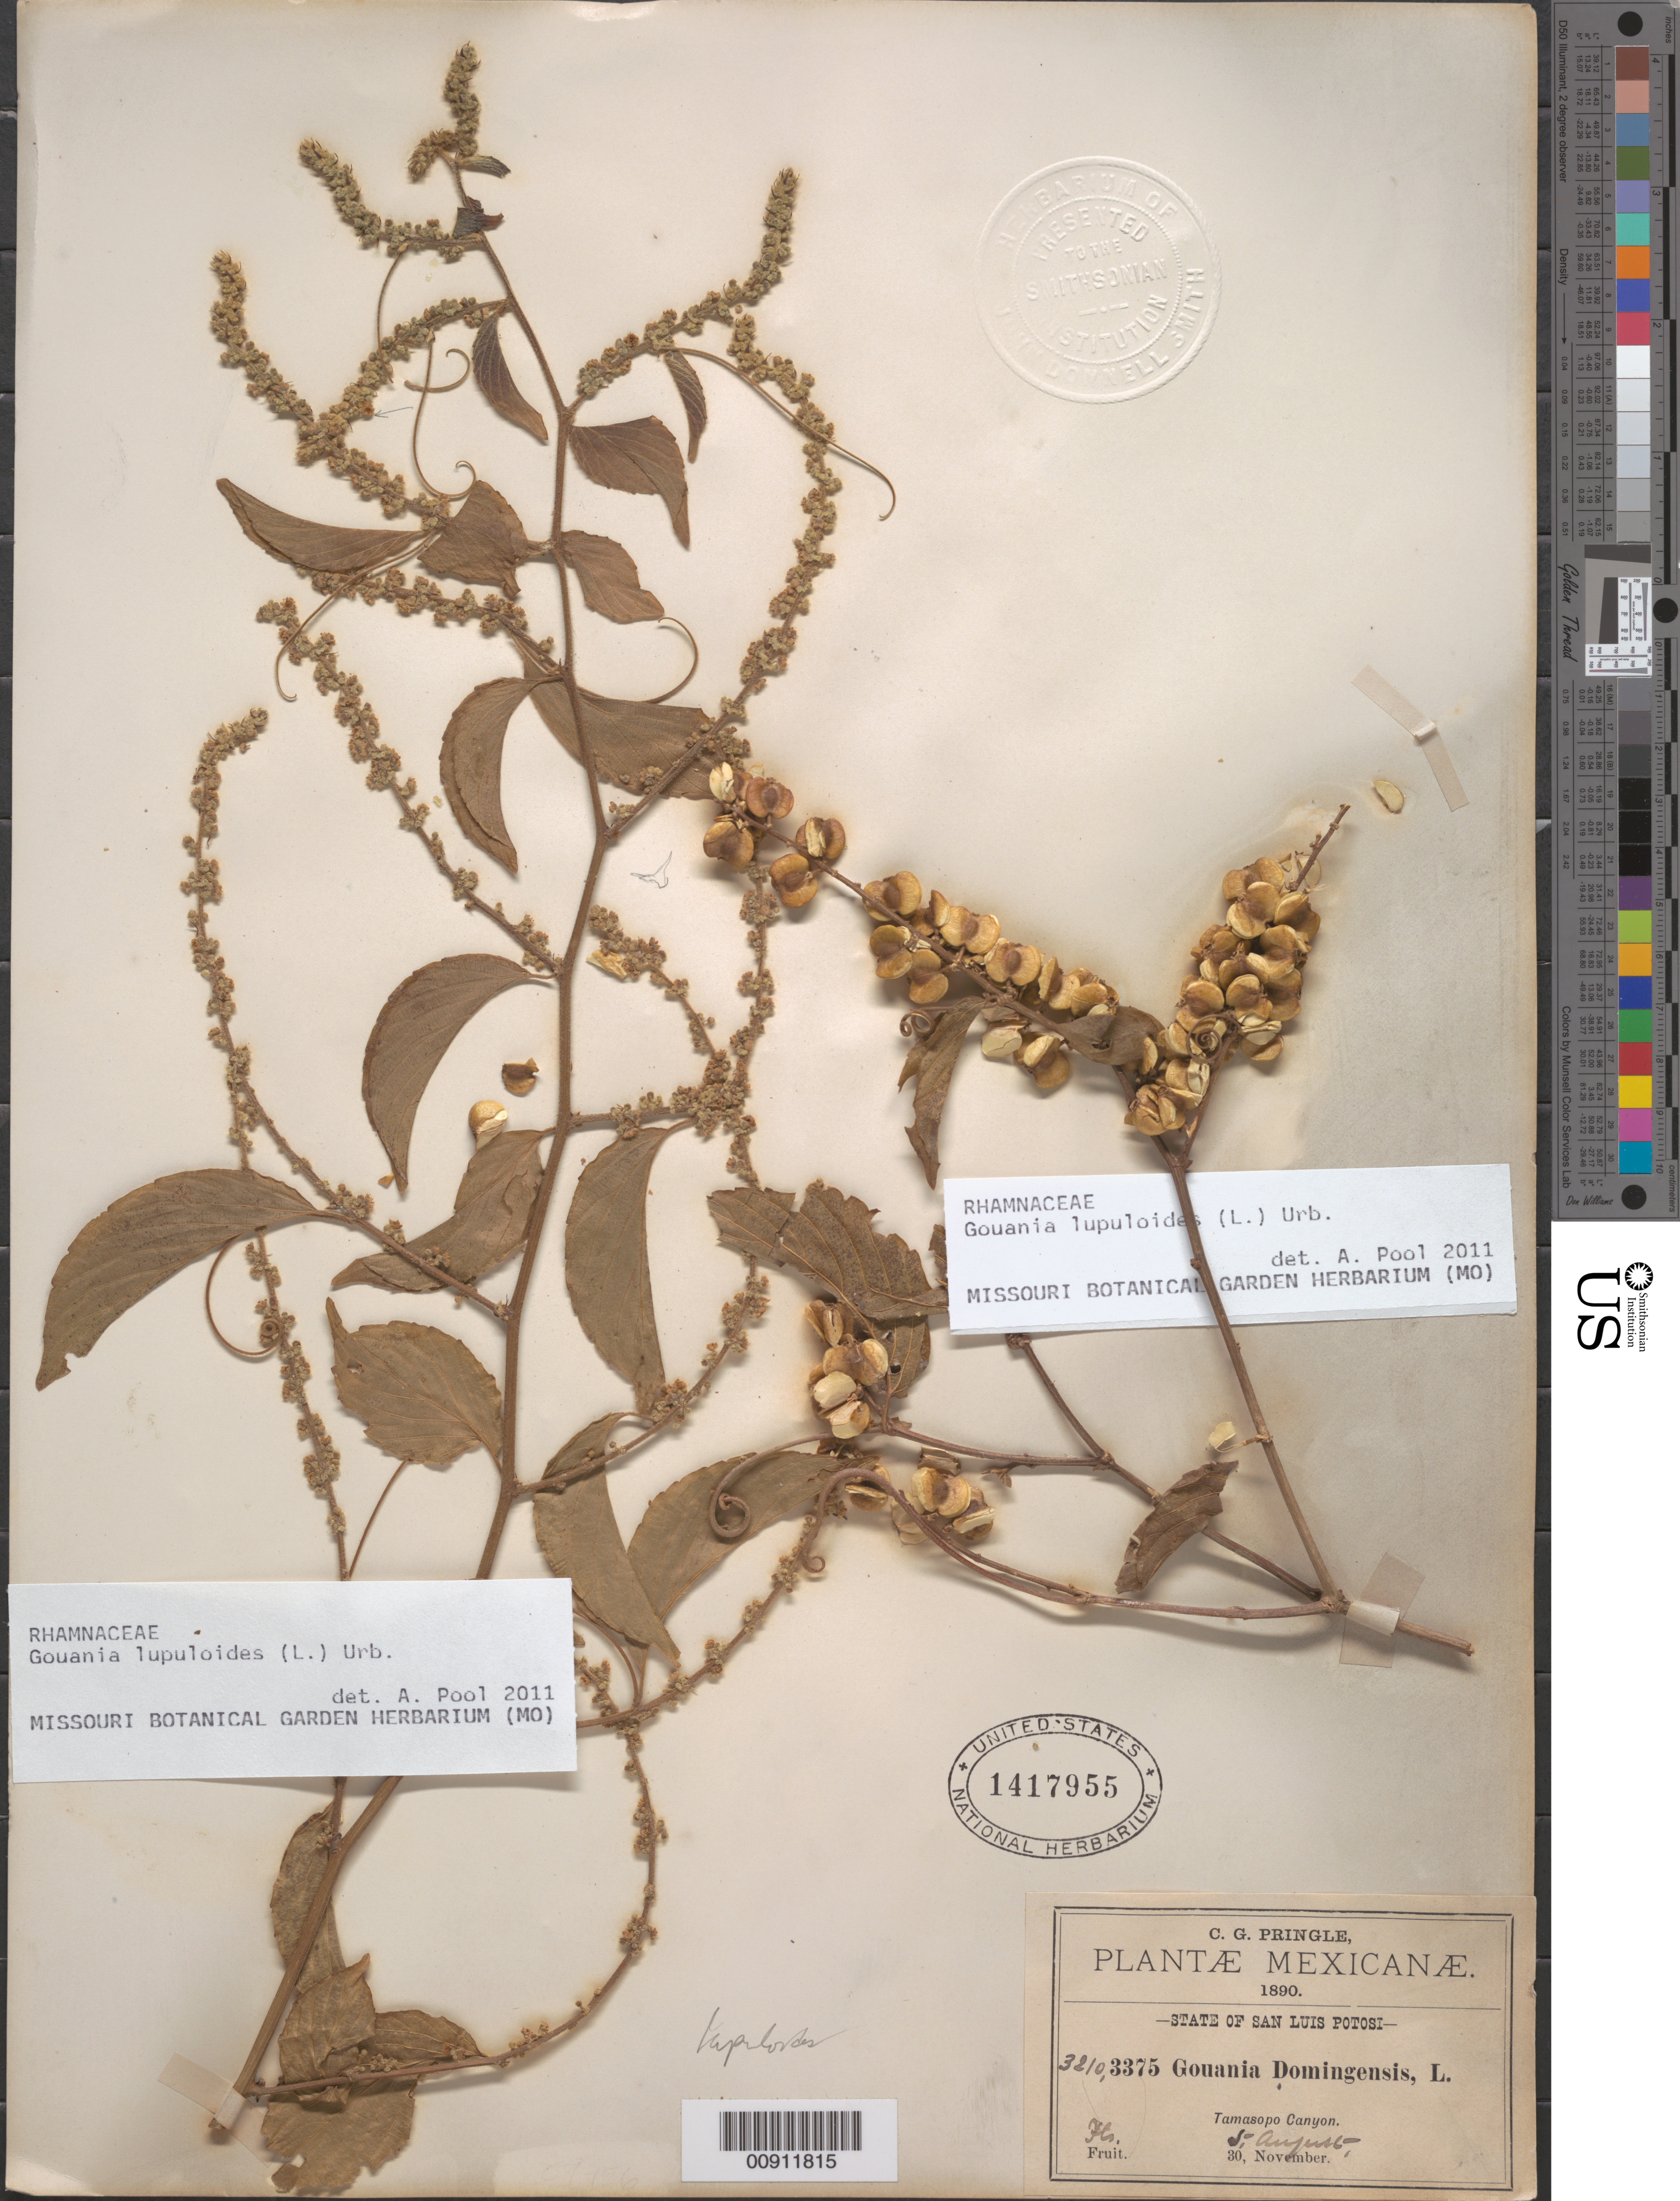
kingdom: Plantae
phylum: Tracheophyta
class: Magnoliopsida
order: Rosales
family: Rhamnaceae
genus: Gouania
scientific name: Gouania lupuloides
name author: (L.) Urb.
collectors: C. G. Pringle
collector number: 3210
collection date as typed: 05 Aug 1890 to 30 Nov 1890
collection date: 1890-08-05/1890-11-30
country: Mexico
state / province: San Luis Potosí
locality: Tamasopo Canyon, San Luis Potosí.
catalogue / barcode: US 1417955